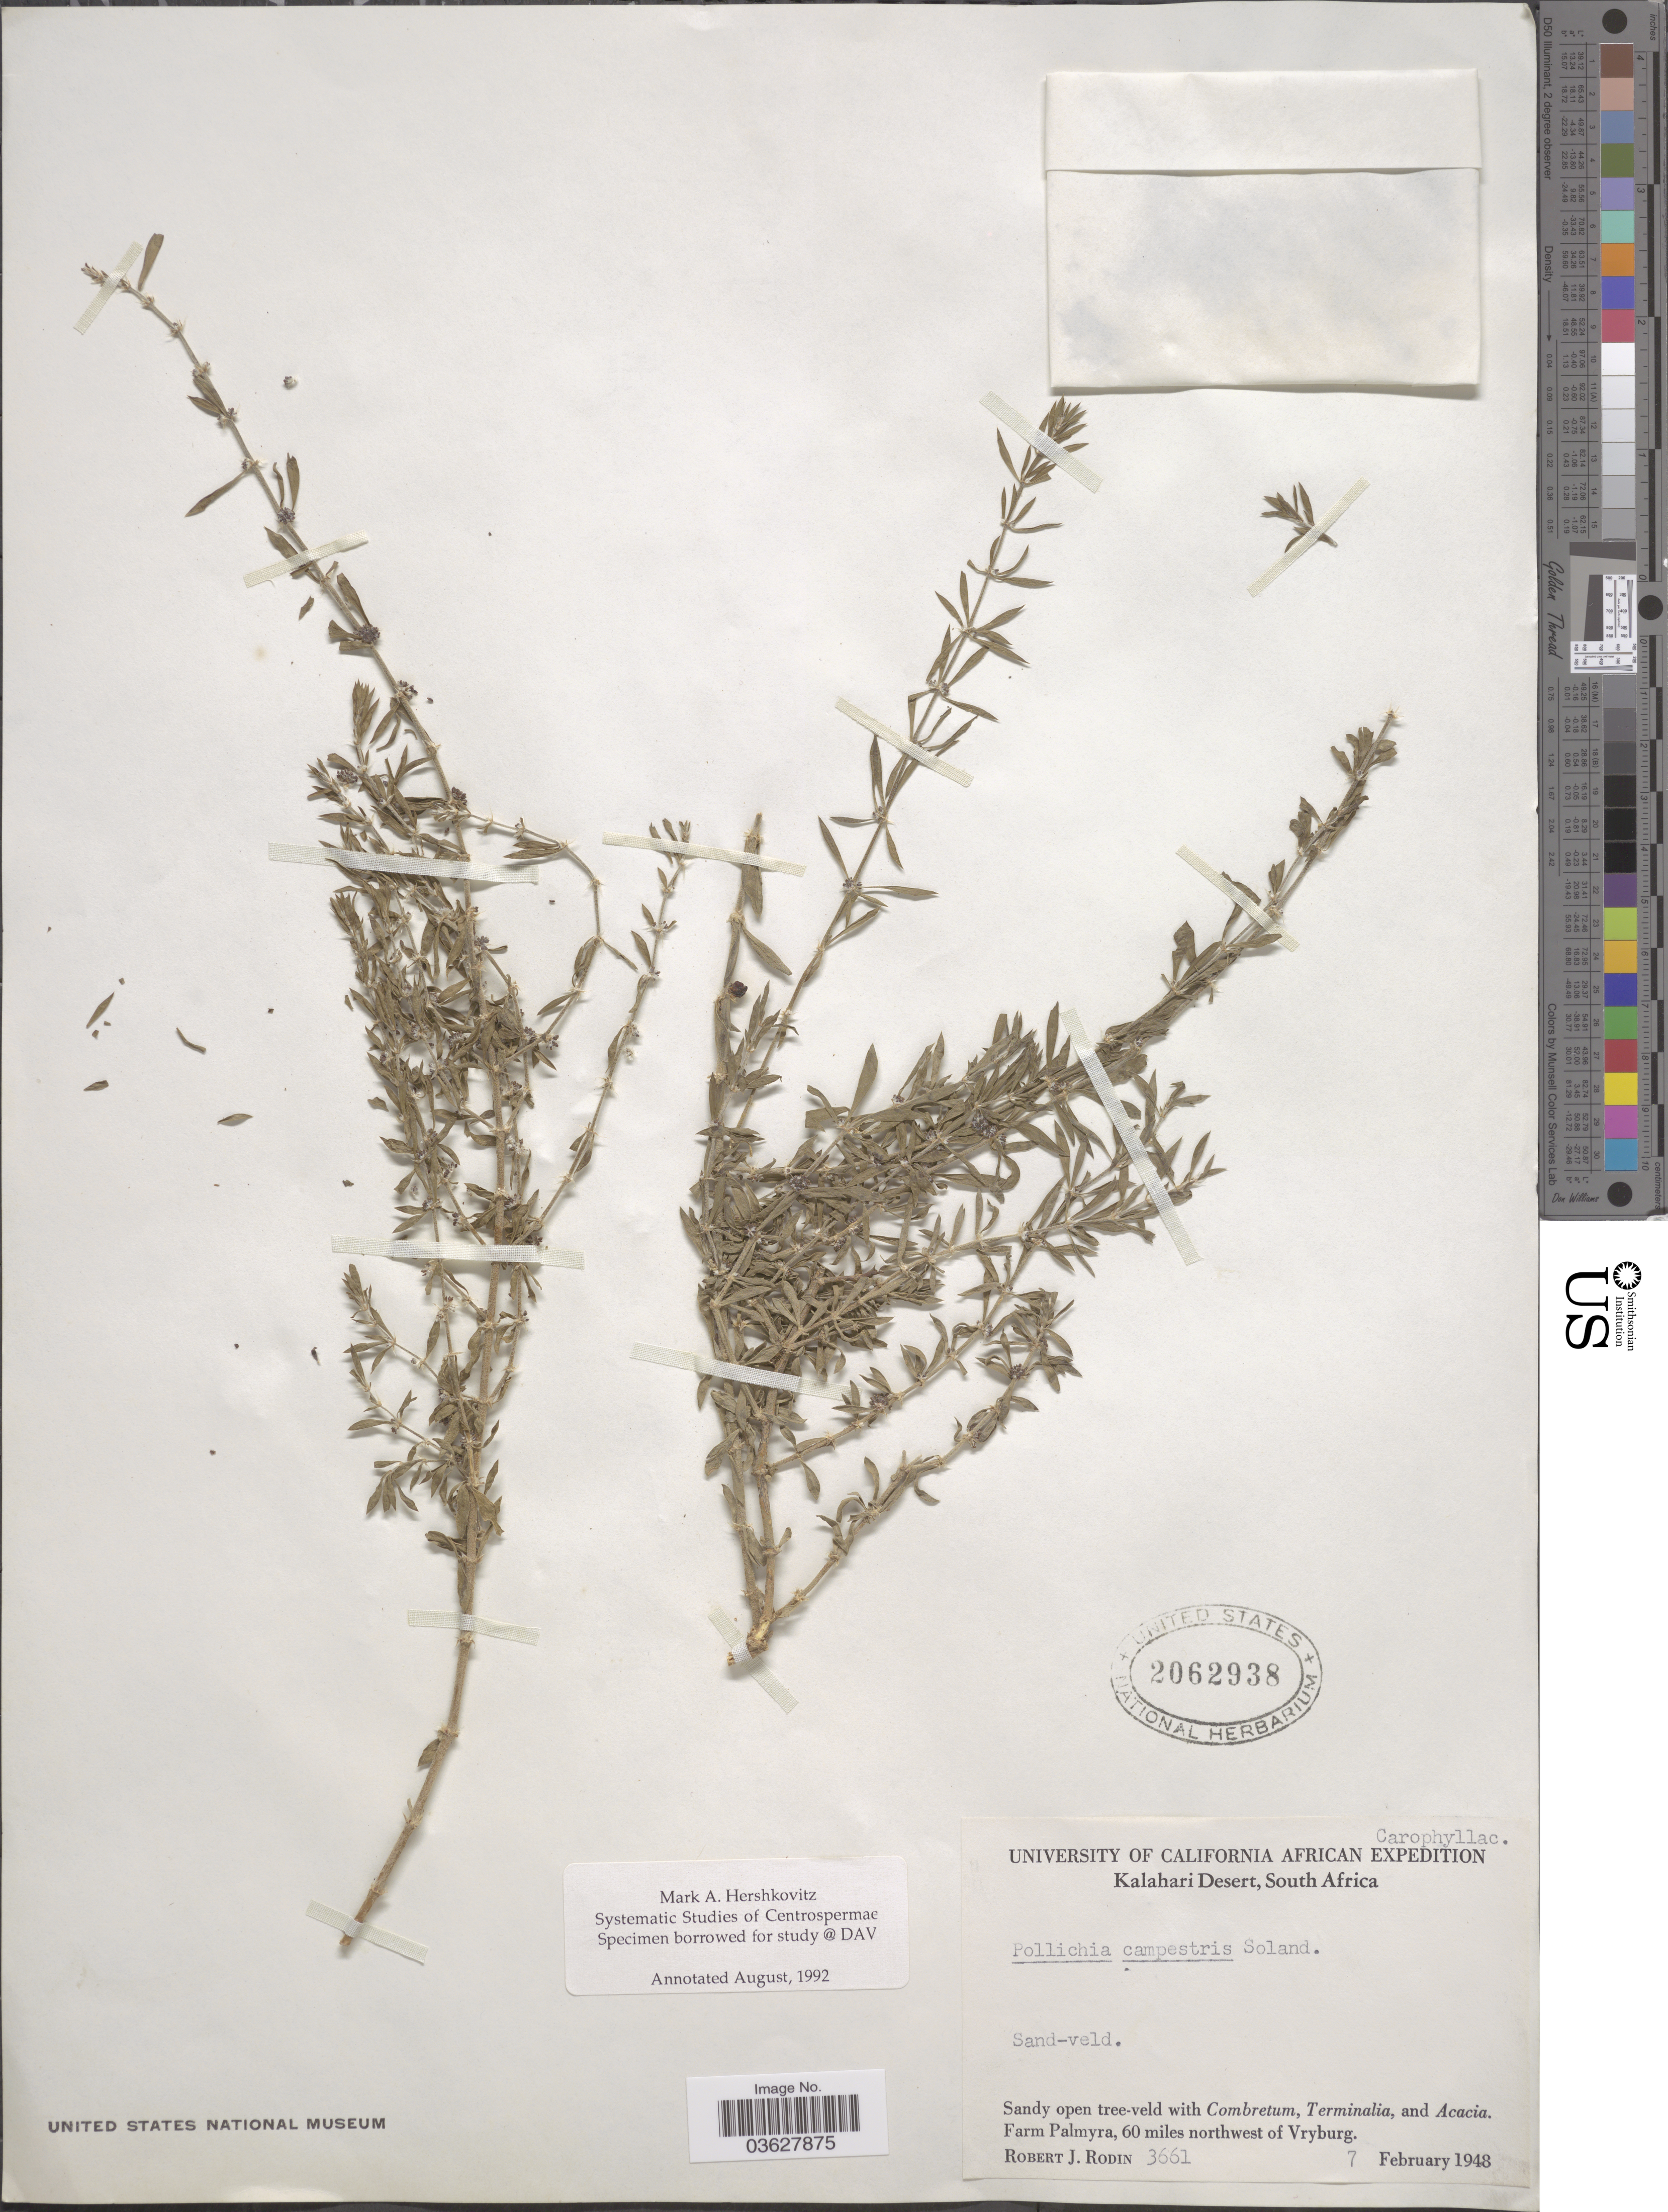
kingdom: Plantae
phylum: Tracheophyta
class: Magnoliopsida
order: Caryophyllales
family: Caryophyllaceae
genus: Pollichia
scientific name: Pollichia campestris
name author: Aiton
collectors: R. J. Rodin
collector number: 3661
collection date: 1948-02-07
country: South Africa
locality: Kalahari Desert. Farm Palmyra, 60 miles northwest of Vryburg.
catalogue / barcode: US 2062938